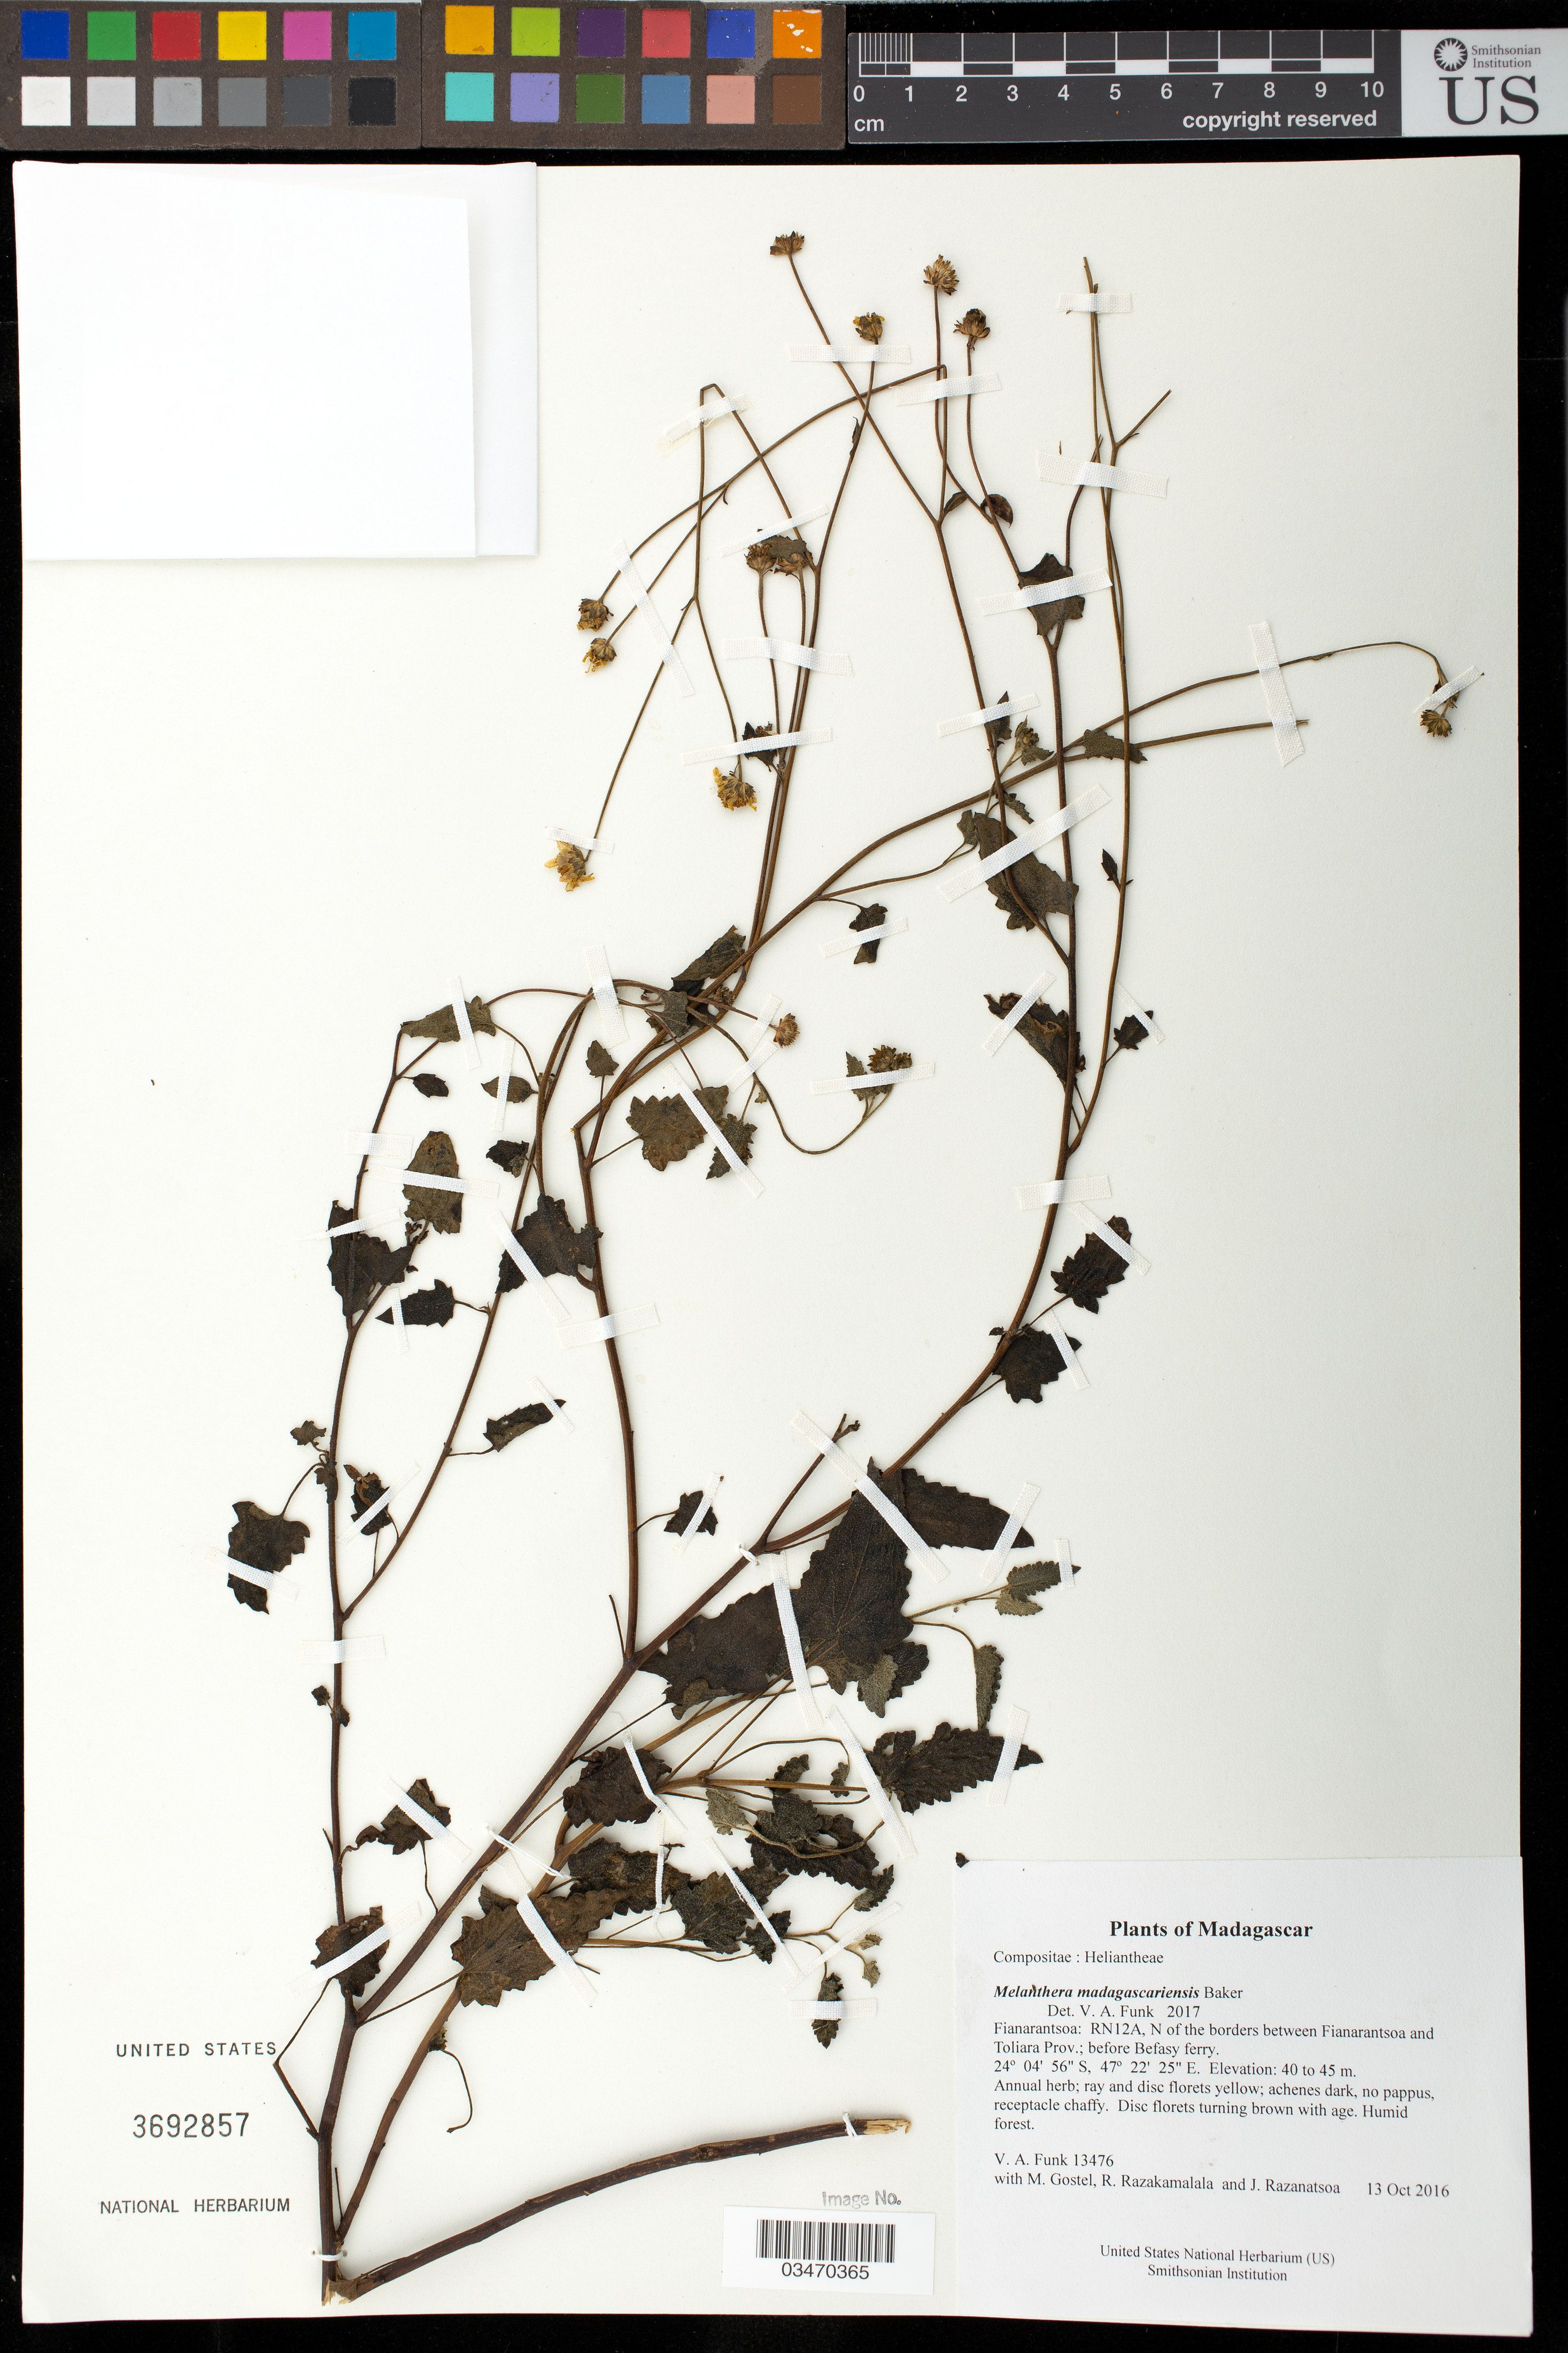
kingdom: Plantae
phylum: Tracheophyta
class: Magnoliopsida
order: Asterales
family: Asteraceae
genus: Melanthera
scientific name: Melanthera madagascariensis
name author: Baker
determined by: Funk, Vicki A., (BOT), Smithsonian Institution - National Museum of Natural History (UNITED STATES)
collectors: M. R. Gostel, R. Razakamalala & J. Razanatsoa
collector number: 13476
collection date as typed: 13 Oct 2016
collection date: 2016-10-13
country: Madagascar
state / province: Atsimo-Atsinanana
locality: RN12A, N of the borders between Fianarantsoa and Toliara Prov.; before Befasy ferry.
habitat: Humid forest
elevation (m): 40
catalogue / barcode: US 3692857